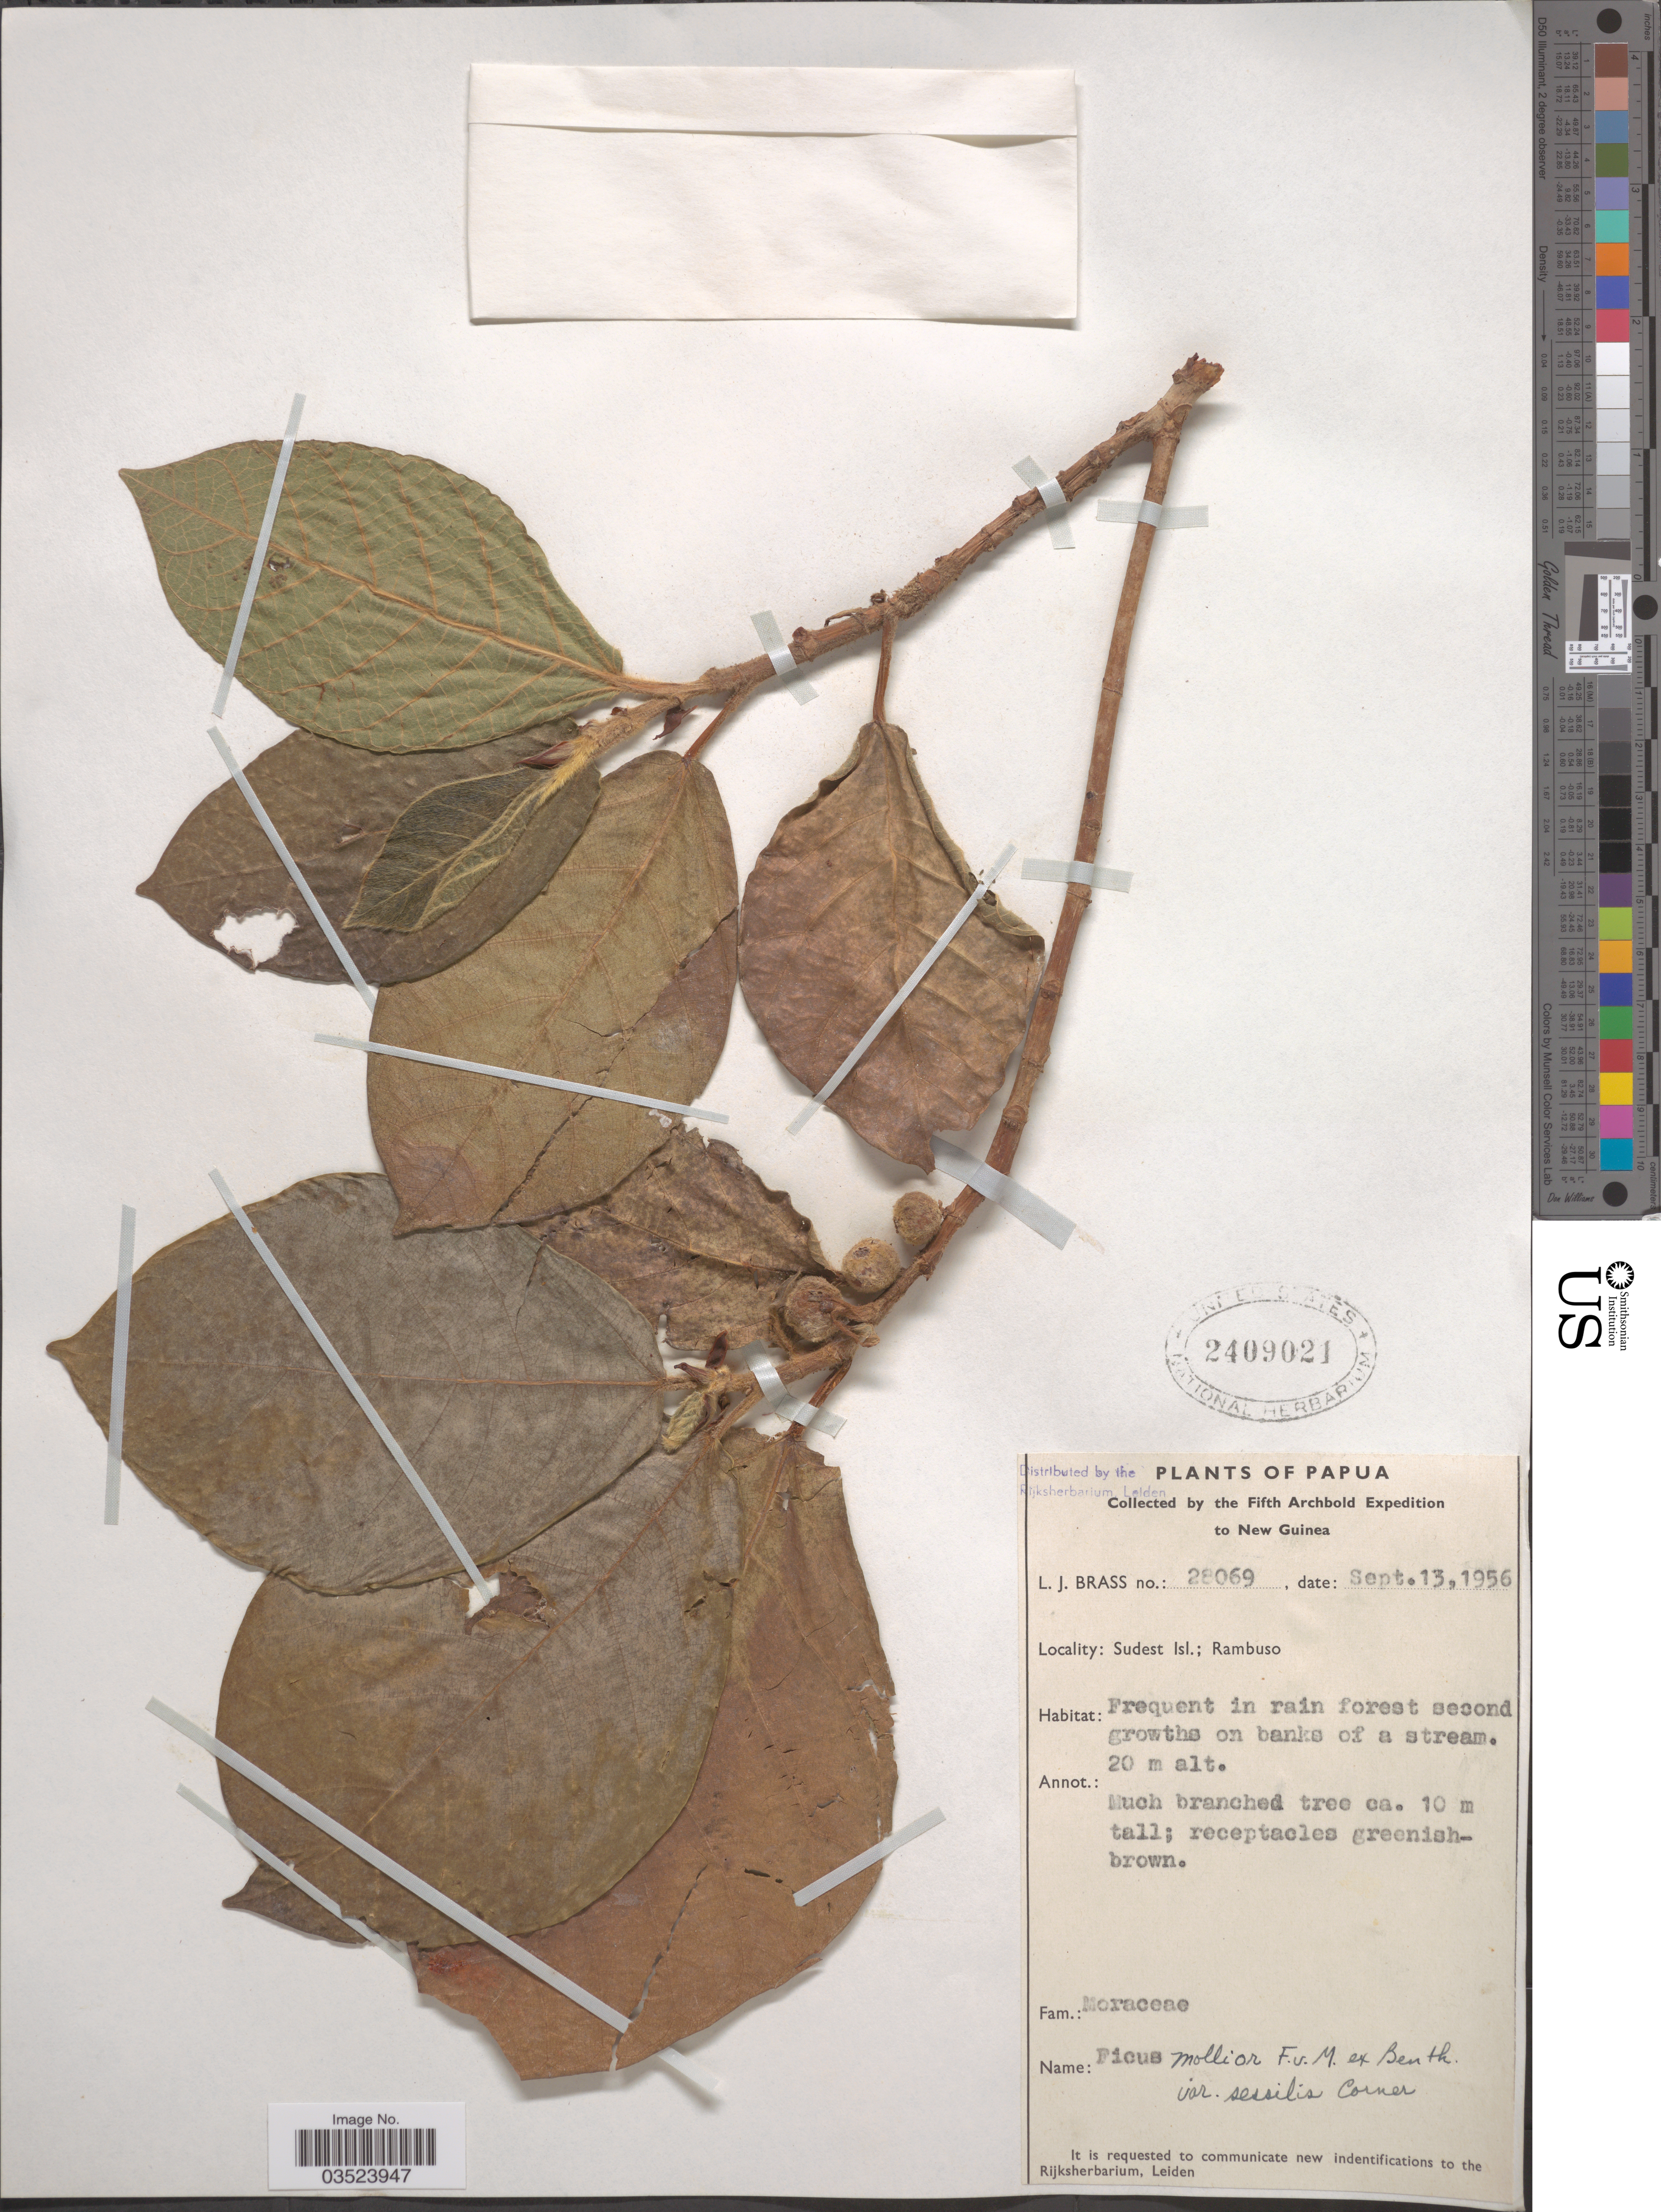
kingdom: Plantae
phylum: Tracheophyta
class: Magnoliopsida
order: Rosales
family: Moraceae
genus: Ficus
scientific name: Ficus mollior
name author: F. Muell. ex Benth.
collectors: L. J. Brass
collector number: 28069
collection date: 1956-09-13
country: Papua New Guinea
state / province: Milne Bay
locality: Papua. New Guinea. Sudest isl.; Rambuso.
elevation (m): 20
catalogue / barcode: US 2409021